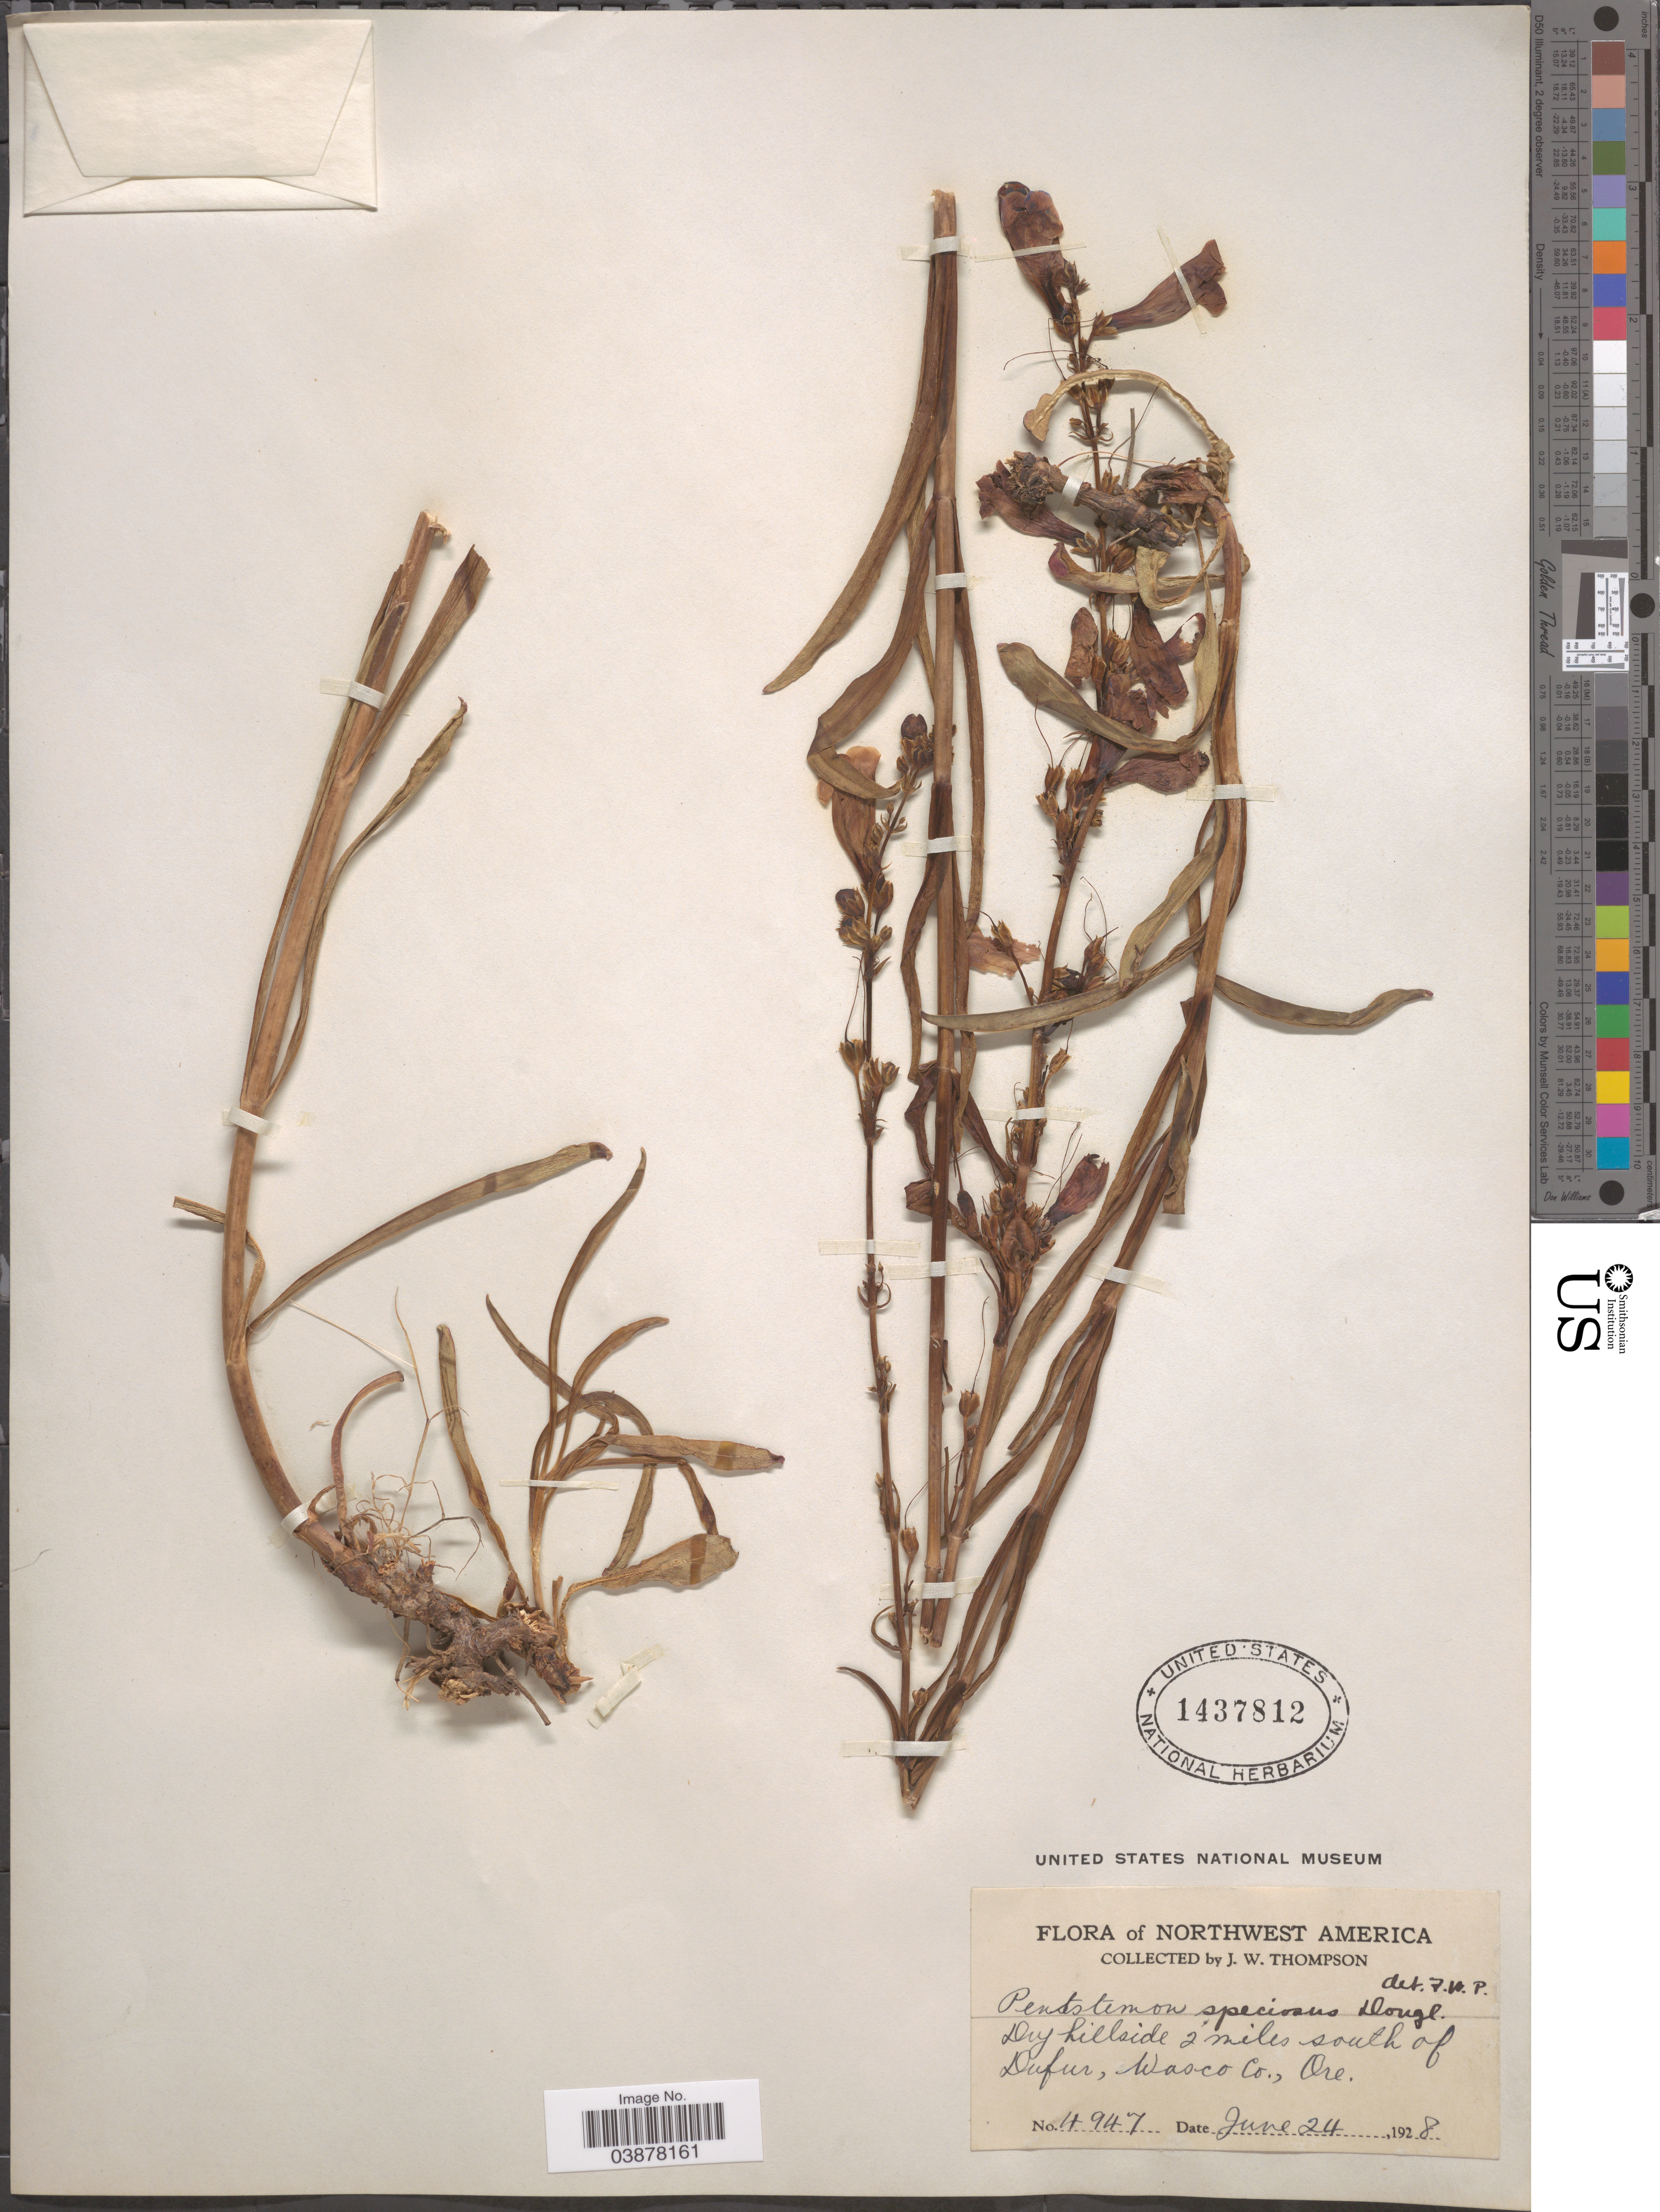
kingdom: Plantae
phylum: Tracheophyta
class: Magnoliopsida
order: Lamiales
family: Plantaginaceae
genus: Penstemon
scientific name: Penstemon speciosus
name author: Douglas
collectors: J. Thompson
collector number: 4947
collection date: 1928-06-24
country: United States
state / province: Oregon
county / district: Wasco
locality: Northwest America. 2 miles south of Dufur, Wasco Co.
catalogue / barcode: US 1437812